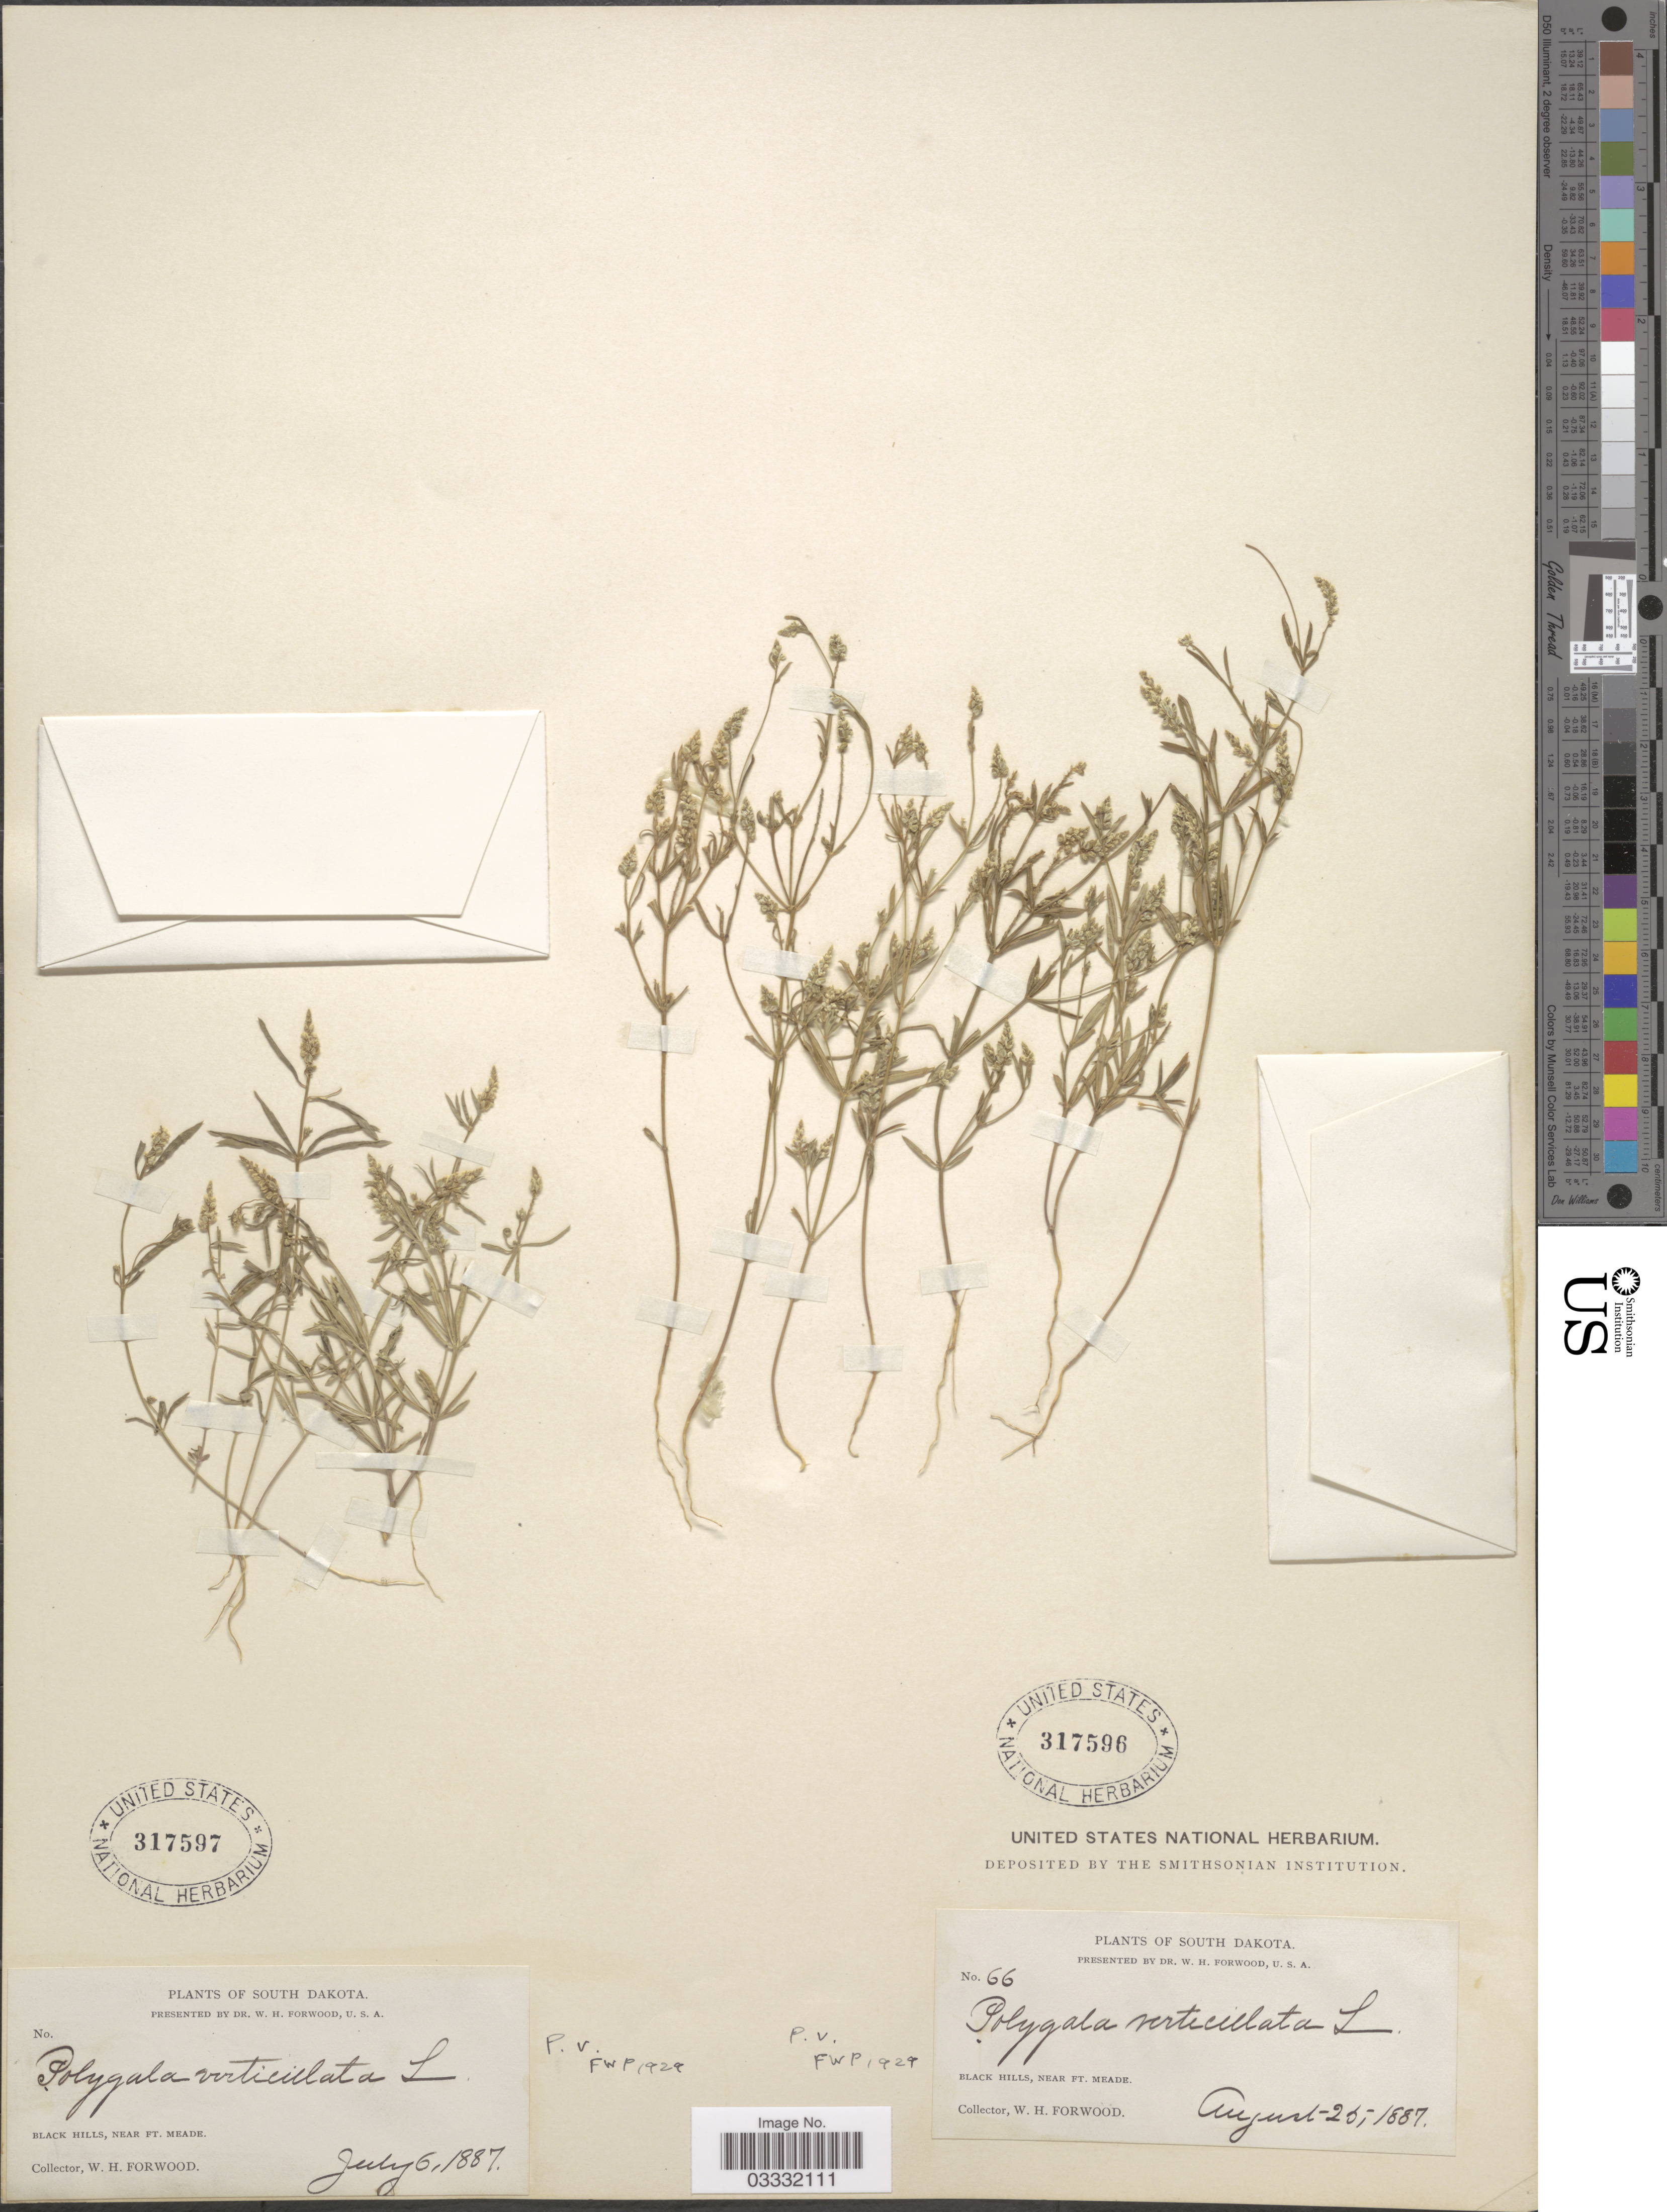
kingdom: Plantae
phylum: Tracheophyta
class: Magnoliopsida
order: Fabales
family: Polygalaceae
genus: Polygala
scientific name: Polygala verticillata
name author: L.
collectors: W. Forwood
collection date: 1887-07-06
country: United States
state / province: South Dakota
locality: Black Hills, near Ft. Meade.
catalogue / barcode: US 317597